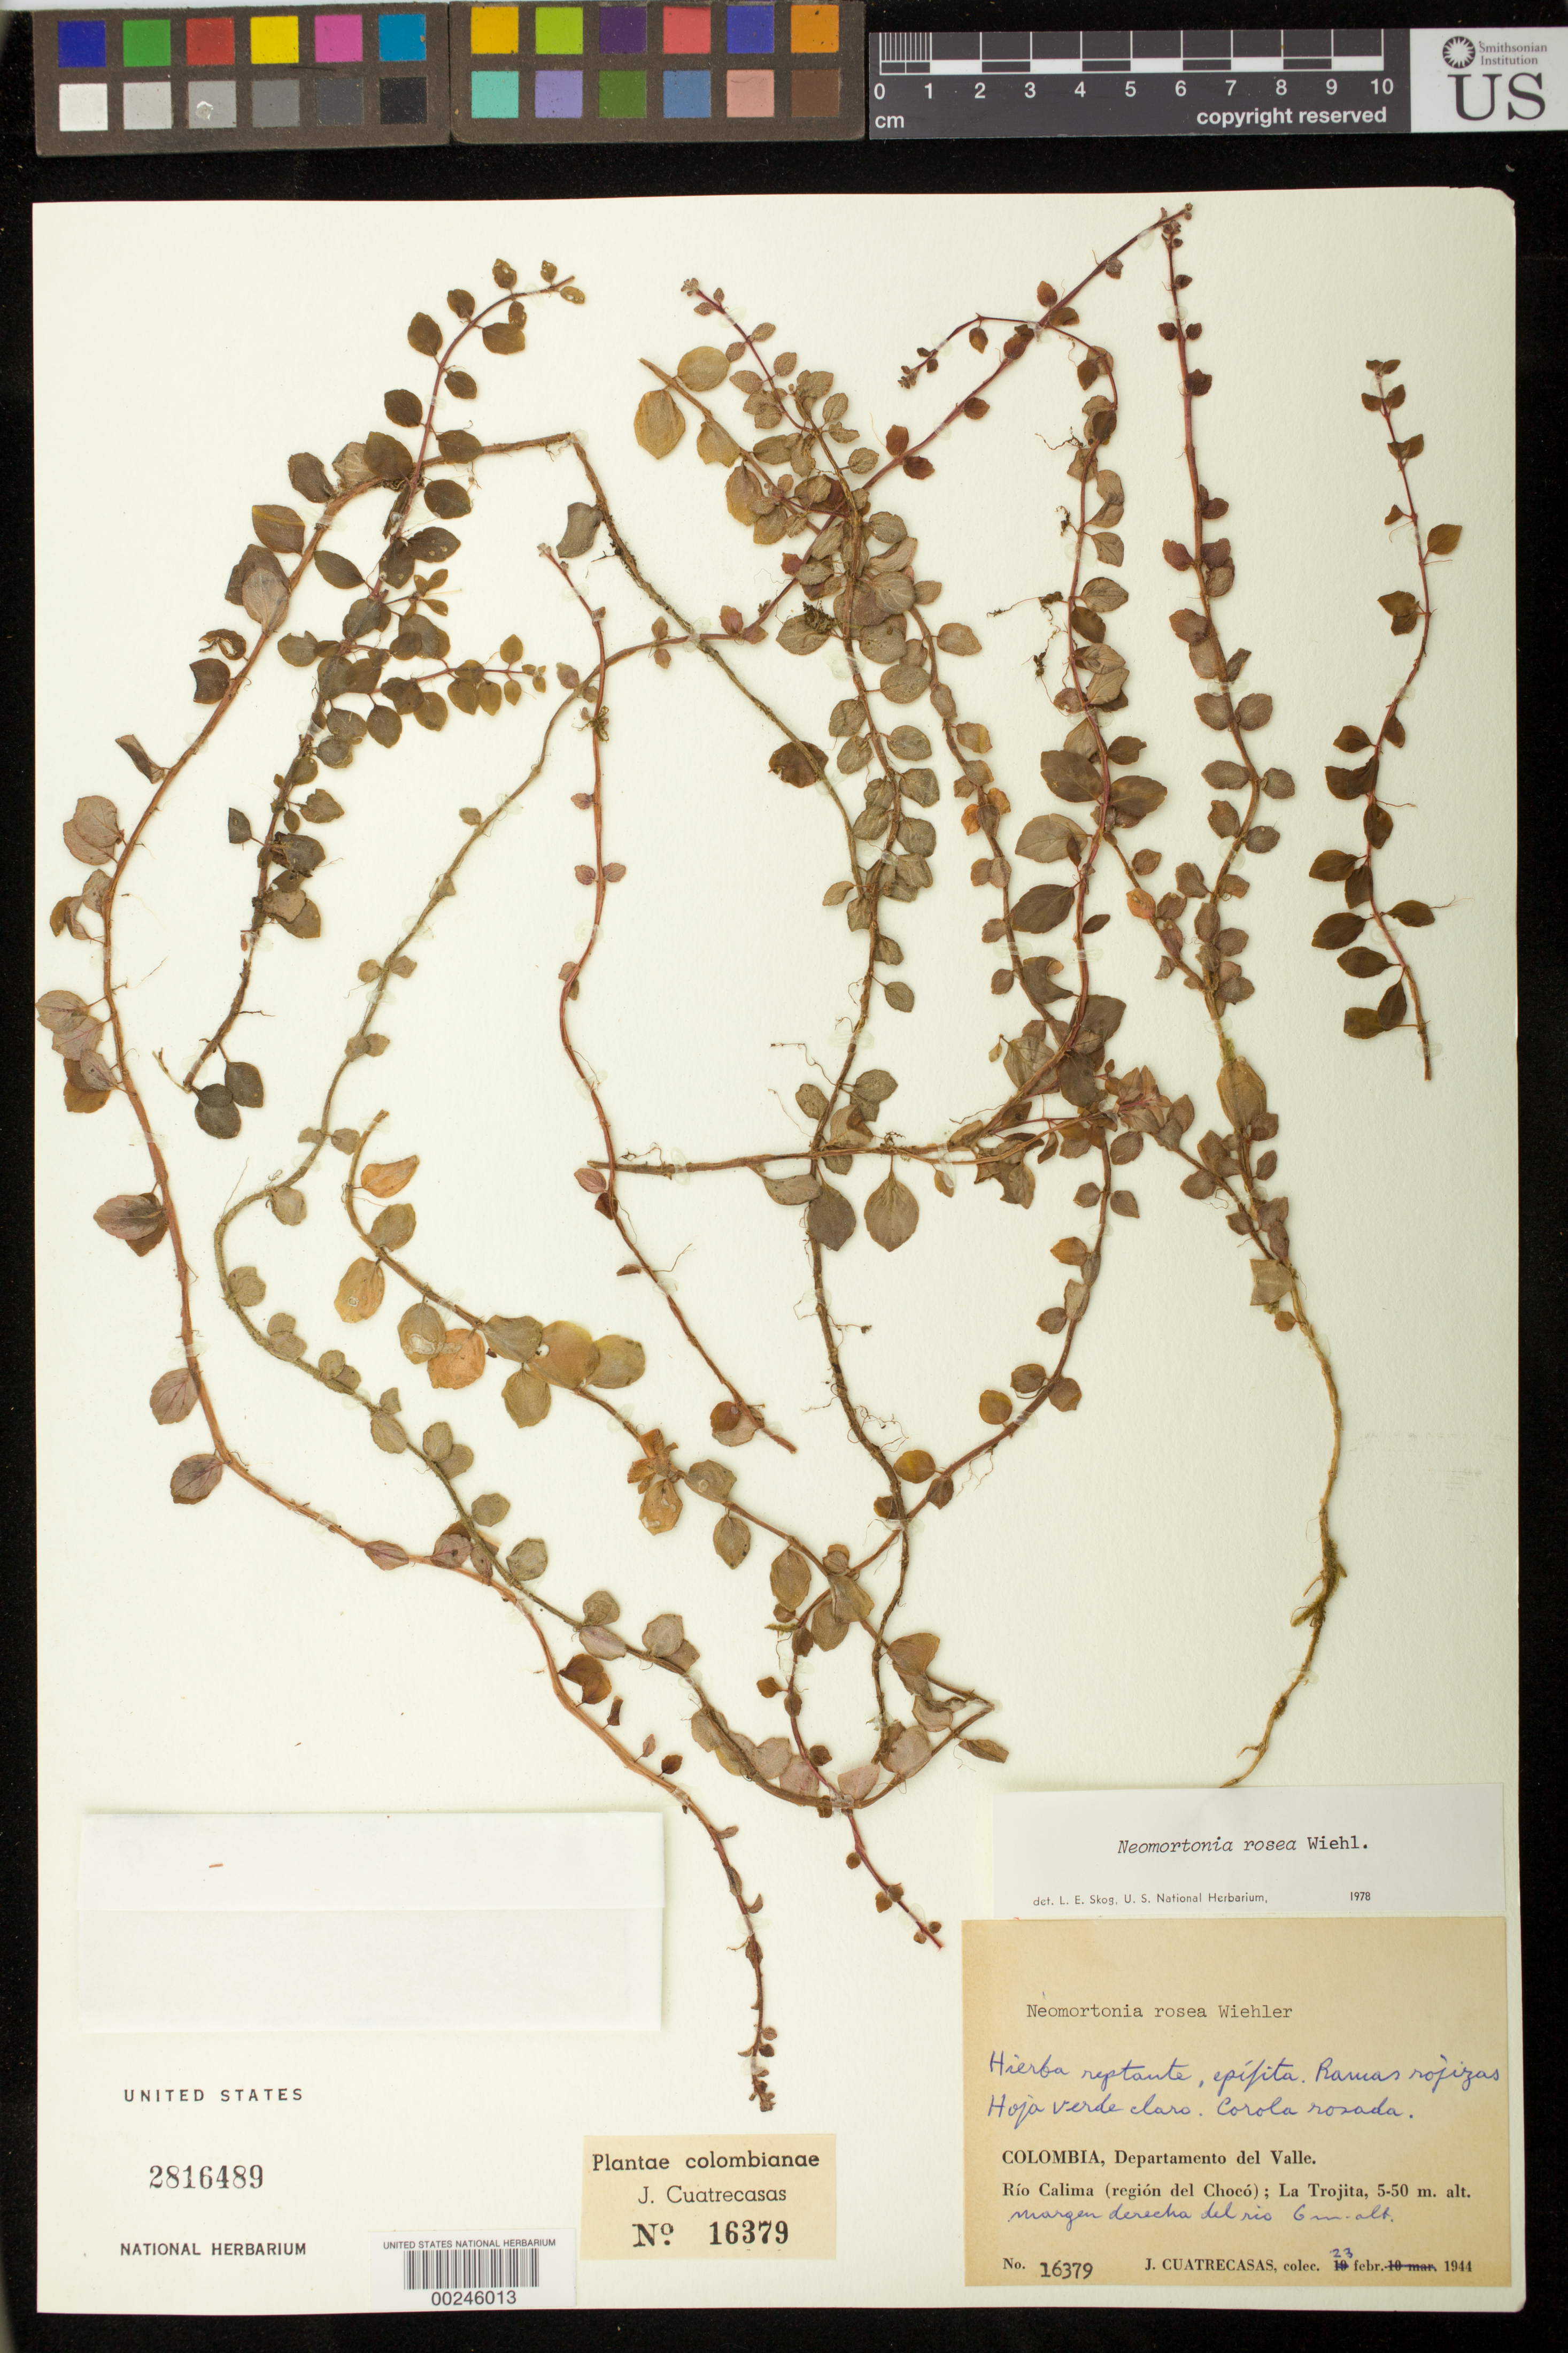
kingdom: Plantae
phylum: Tracheophyta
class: Magnoliopsida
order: Lamiales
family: Gesneriaceae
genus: Neomortonia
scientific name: Neomortonia rosea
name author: Wiehler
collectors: J. Cuatrecasas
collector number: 16379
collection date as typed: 23 Feb 1944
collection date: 1944-02-23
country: Colombia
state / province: Valle del Cauca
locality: Rio Calima (region del Choco), La Trojita, right bank of Rio G...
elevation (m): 5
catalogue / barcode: US 2816489